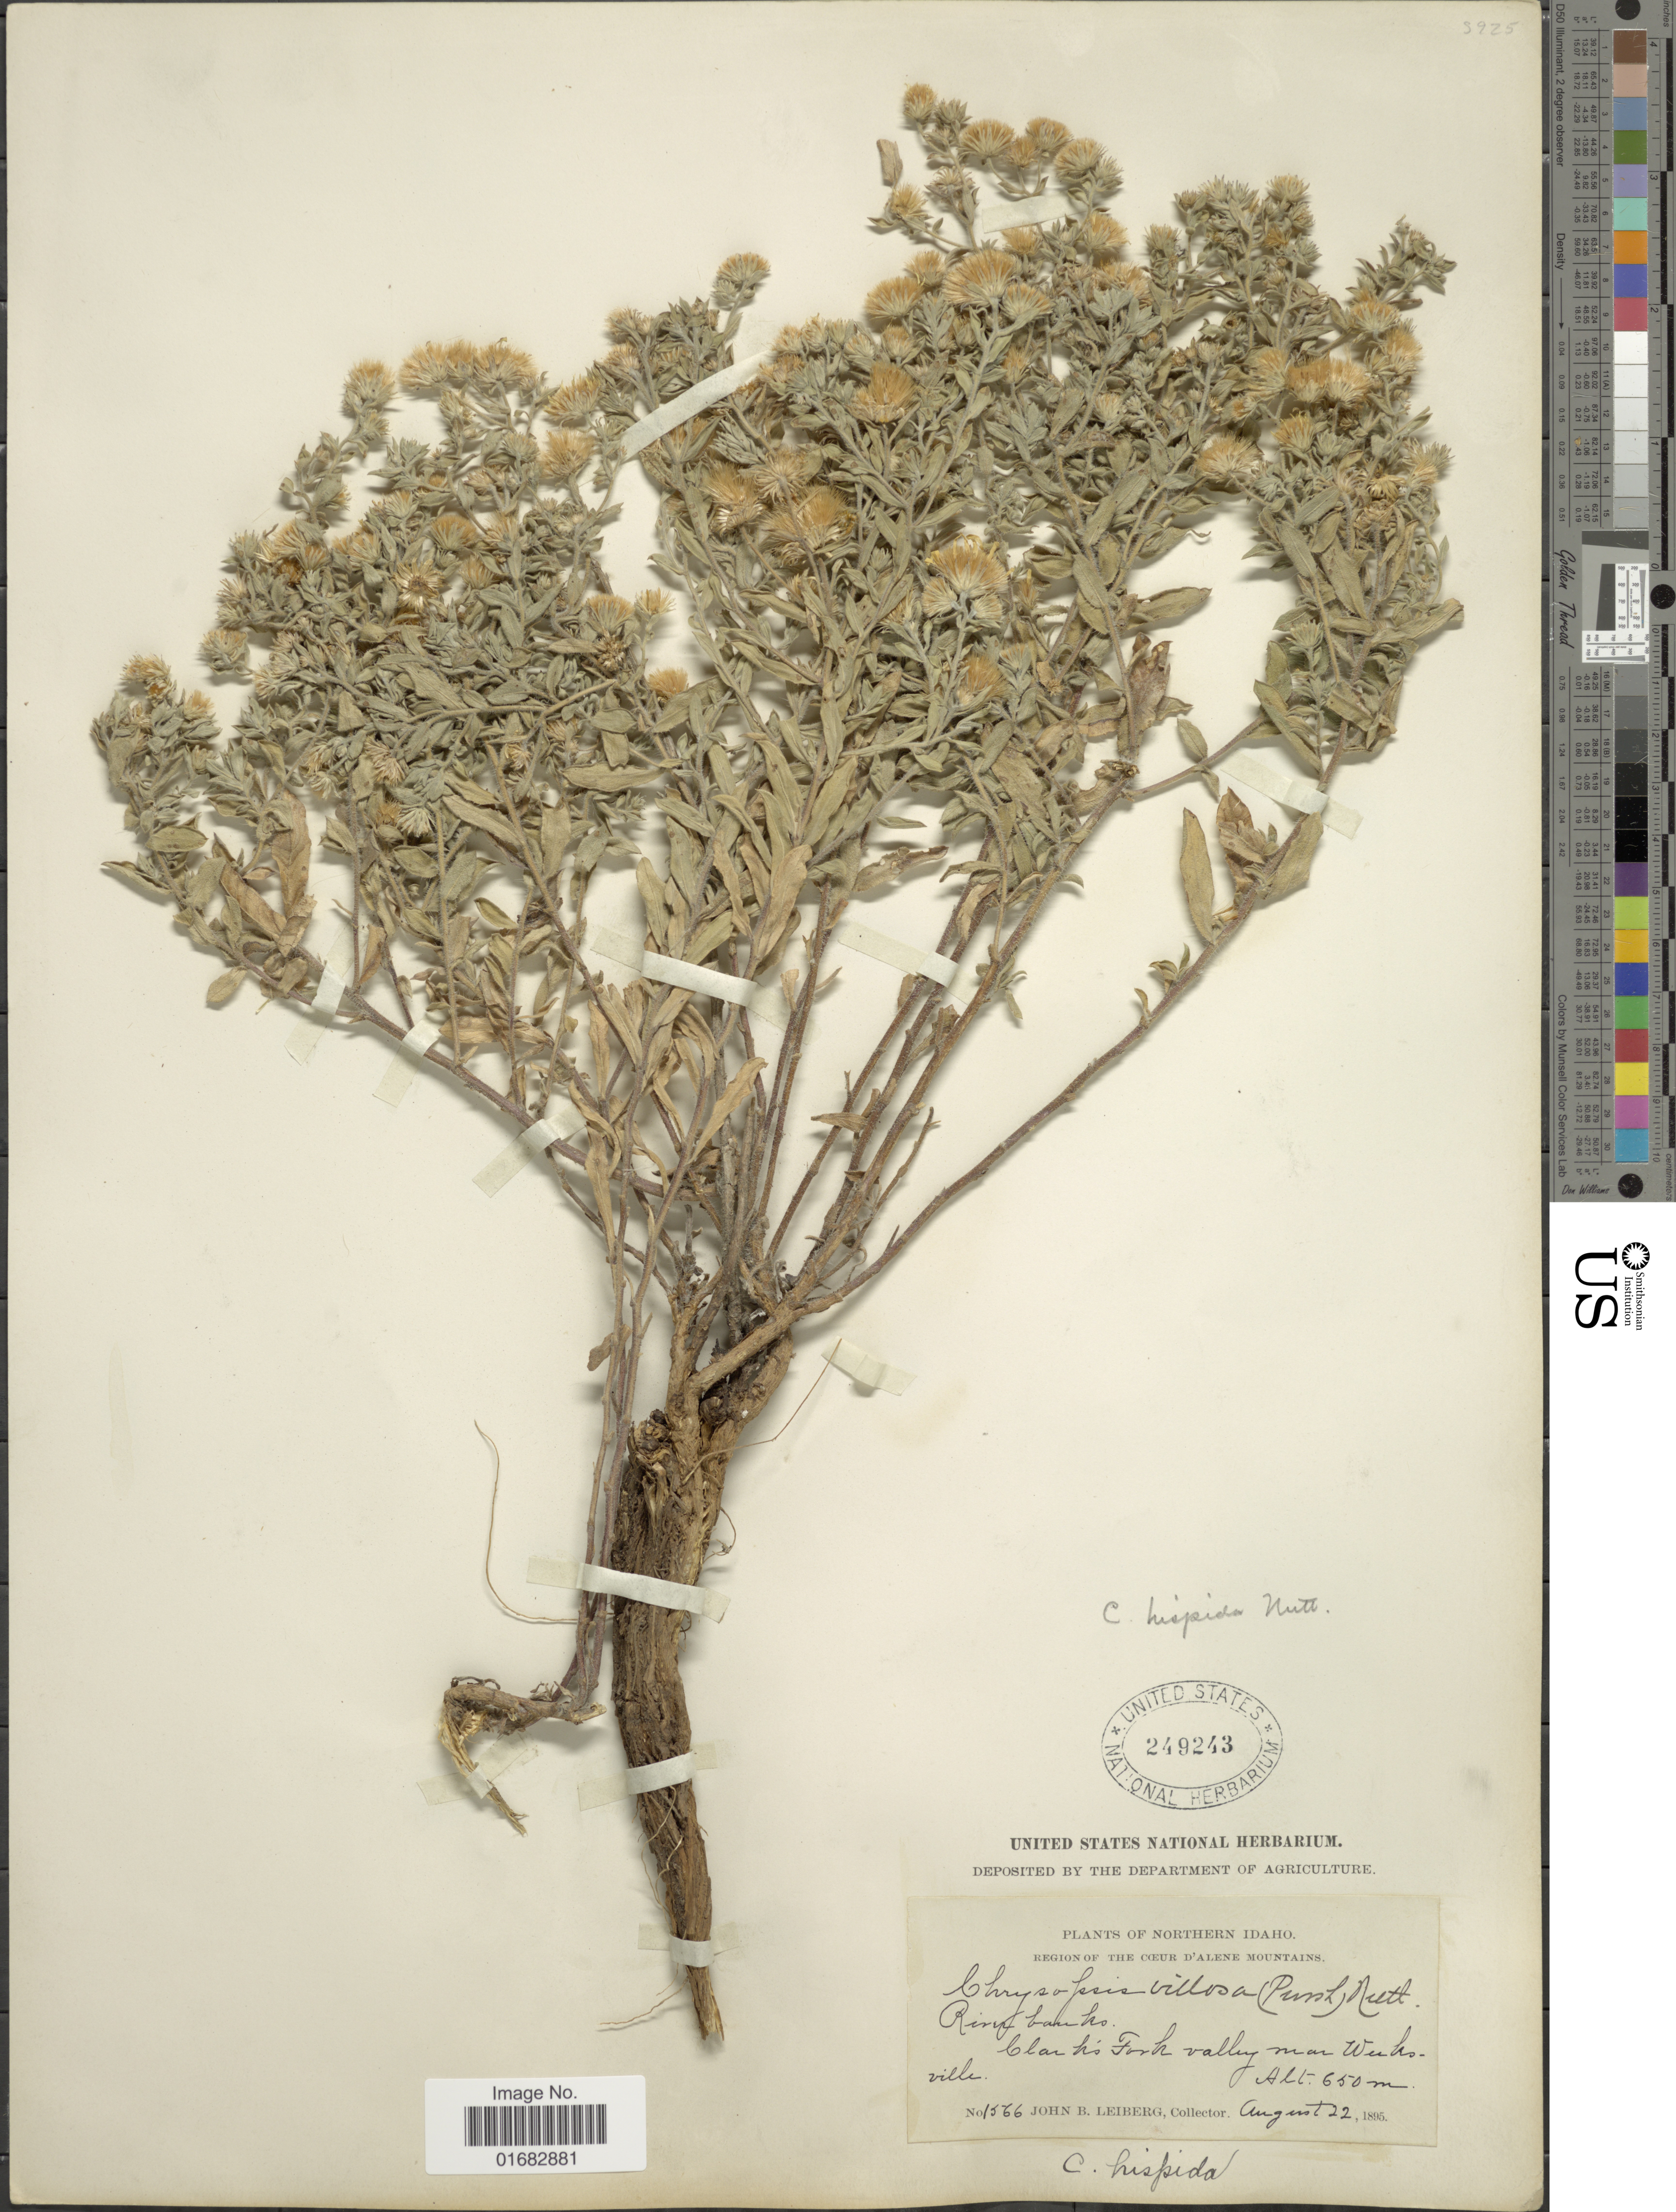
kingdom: Plantae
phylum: Tracheophyta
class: Magnoliopsida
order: Asterales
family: Asteraceae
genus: Heterotheca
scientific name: Heterotheca villosa var. hispida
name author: (Hook.) V.L. Harms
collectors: J. B. Leiberg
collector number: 1566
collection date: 1895-08-22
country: United States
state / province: Idaho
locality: Northern Idaho, River banks, Clark's Fork Valley near Weeks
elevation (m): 650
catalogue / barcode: US 249243